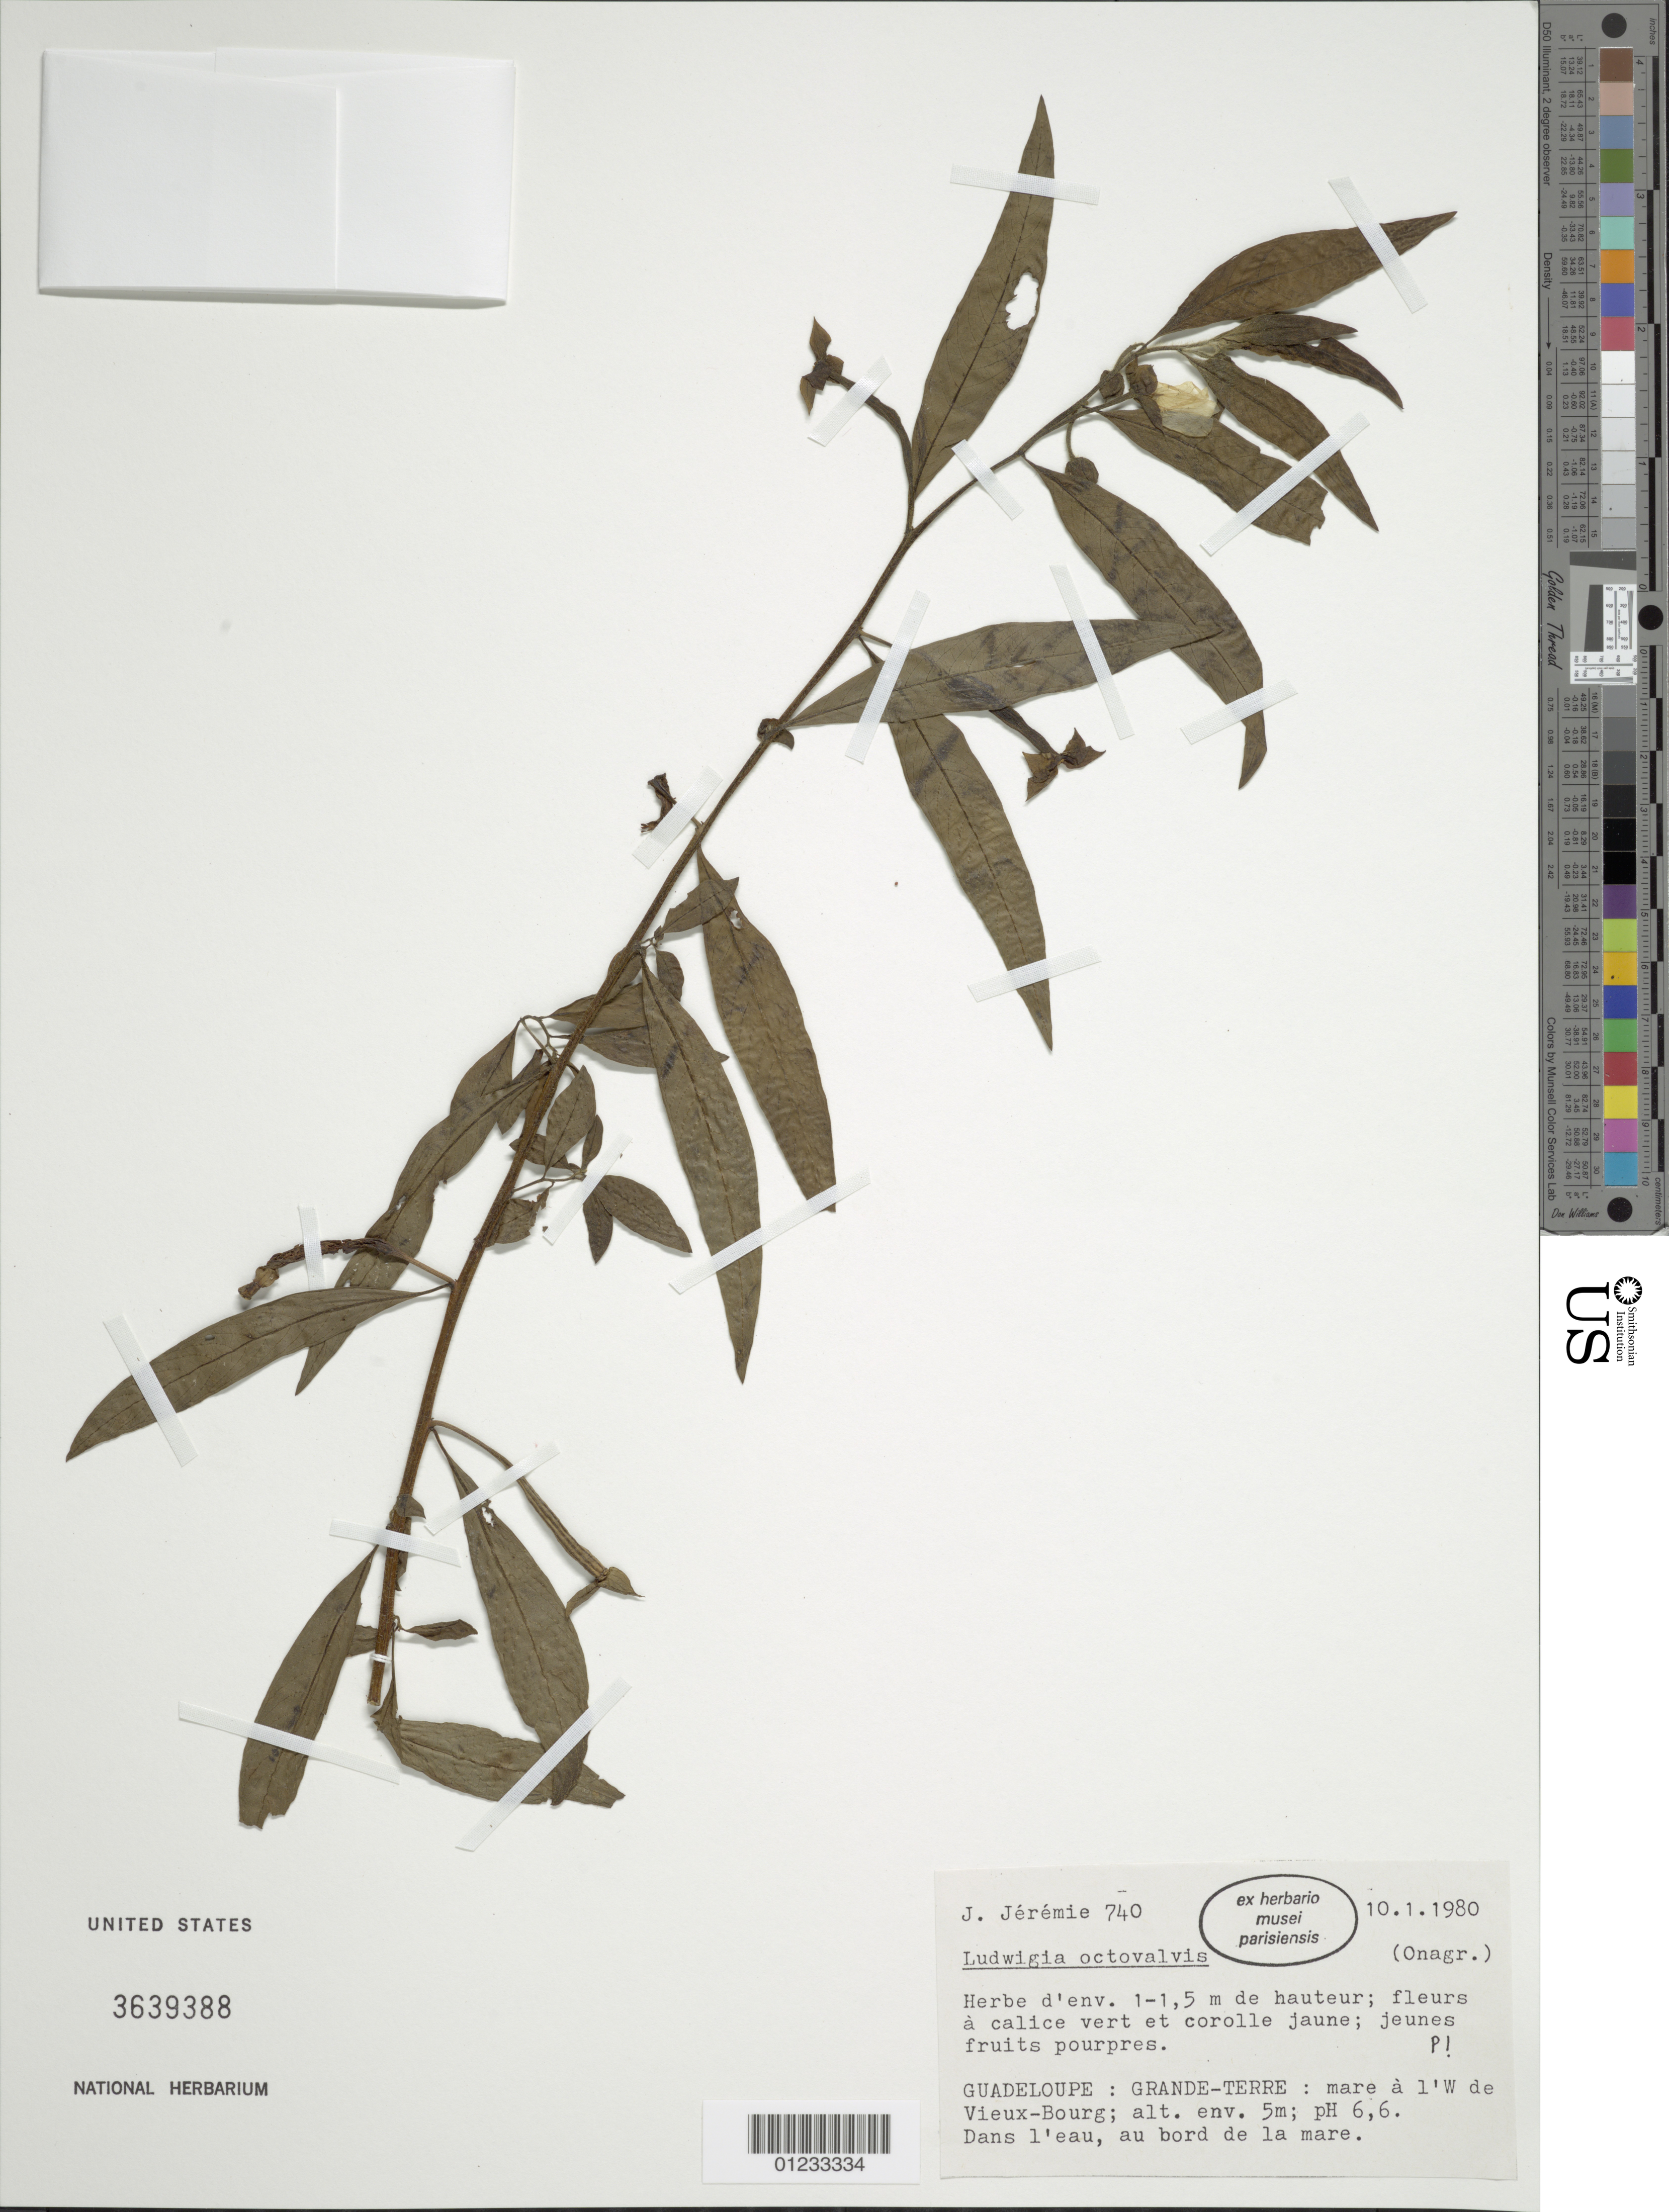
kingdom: Plantae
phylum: Tracheophyta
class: Magnoliopsida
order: Myrtales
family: Onagraceae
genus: Ludwigia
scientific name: Ludwigia octovalvis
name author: (Jacq.) P.H. Raven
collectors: J. Jérémie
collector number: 740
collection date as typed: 10.1.1980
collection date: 1980-01-10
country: Guadeloupe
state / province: Grande-Terre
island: Basse Terre [Guadeloupe]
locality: A bord de la mare a l'W de Vieux-Bourg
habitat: In the water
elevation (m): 5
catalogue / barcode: US 3639388